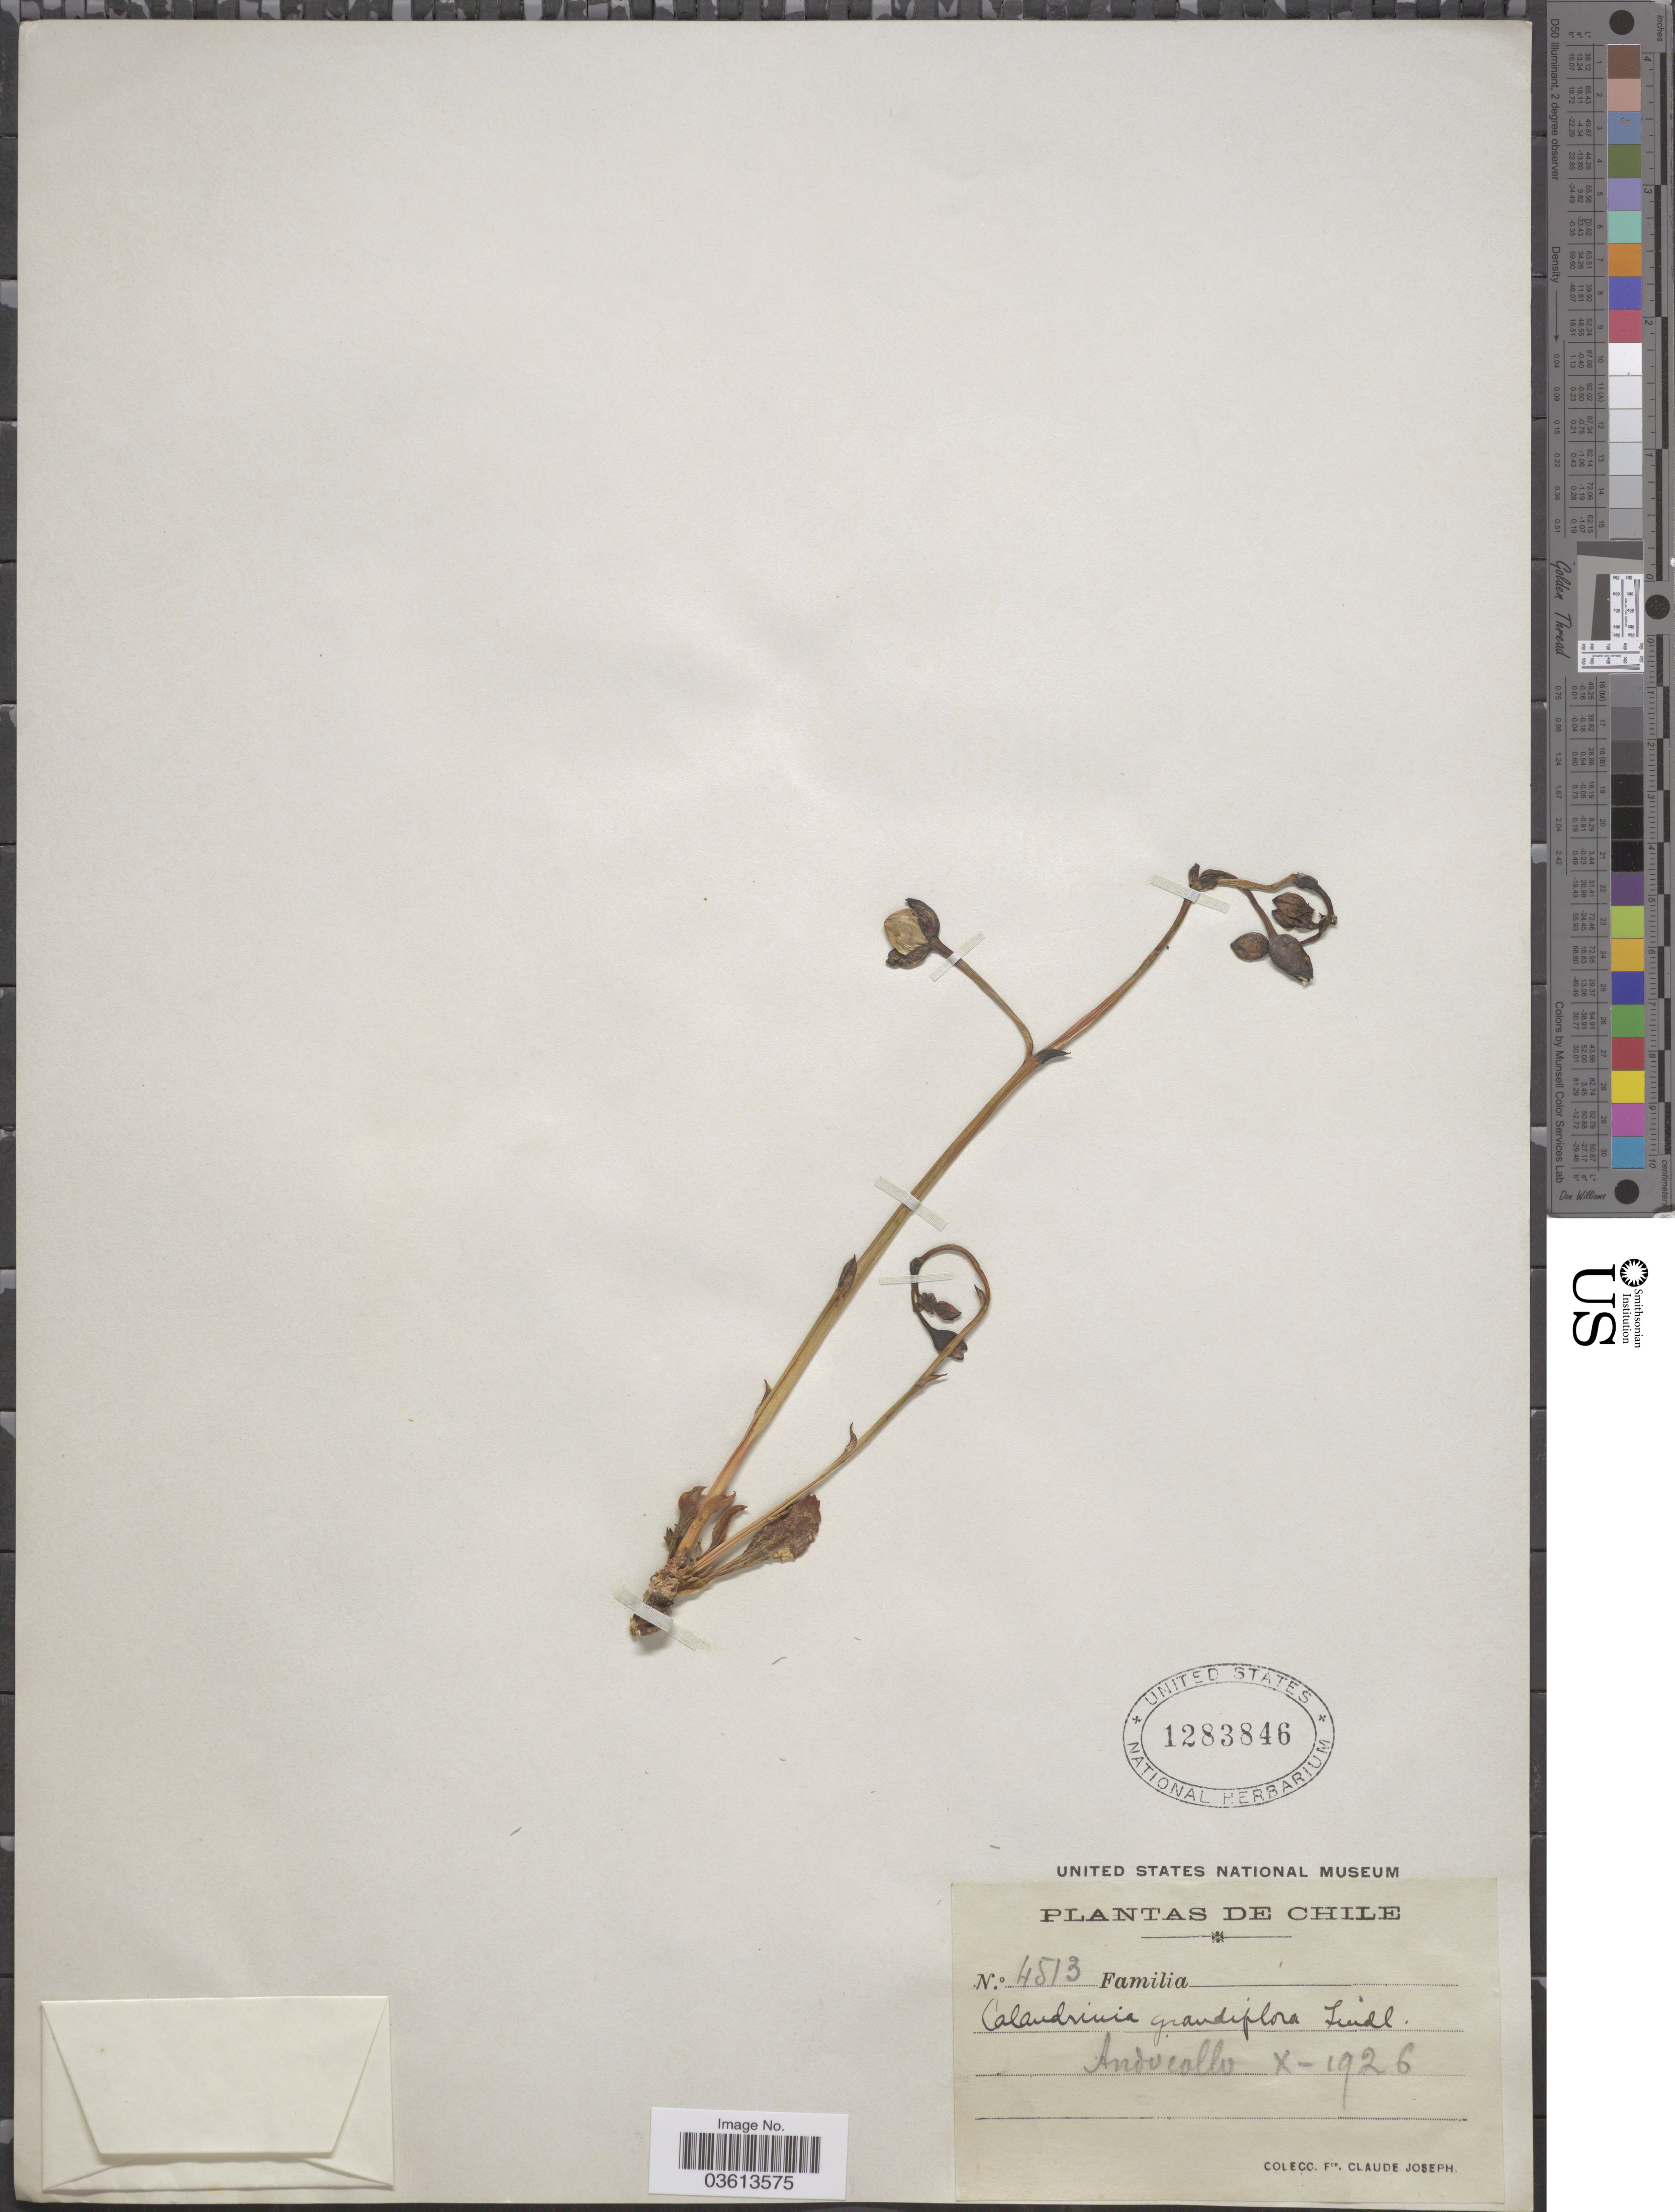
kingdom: Plantae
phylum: Tracheophyta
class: Magnoliopsida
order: Caryophyllales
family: Montiaceae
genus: Cistanthe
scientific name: Cistanthe grandiflora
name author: (Lindl.) Schltdl.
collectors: Bro. Claude-Joseph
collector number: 4513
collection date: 1926-10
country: Chile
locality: Andacollo.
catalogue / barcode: US 1283846